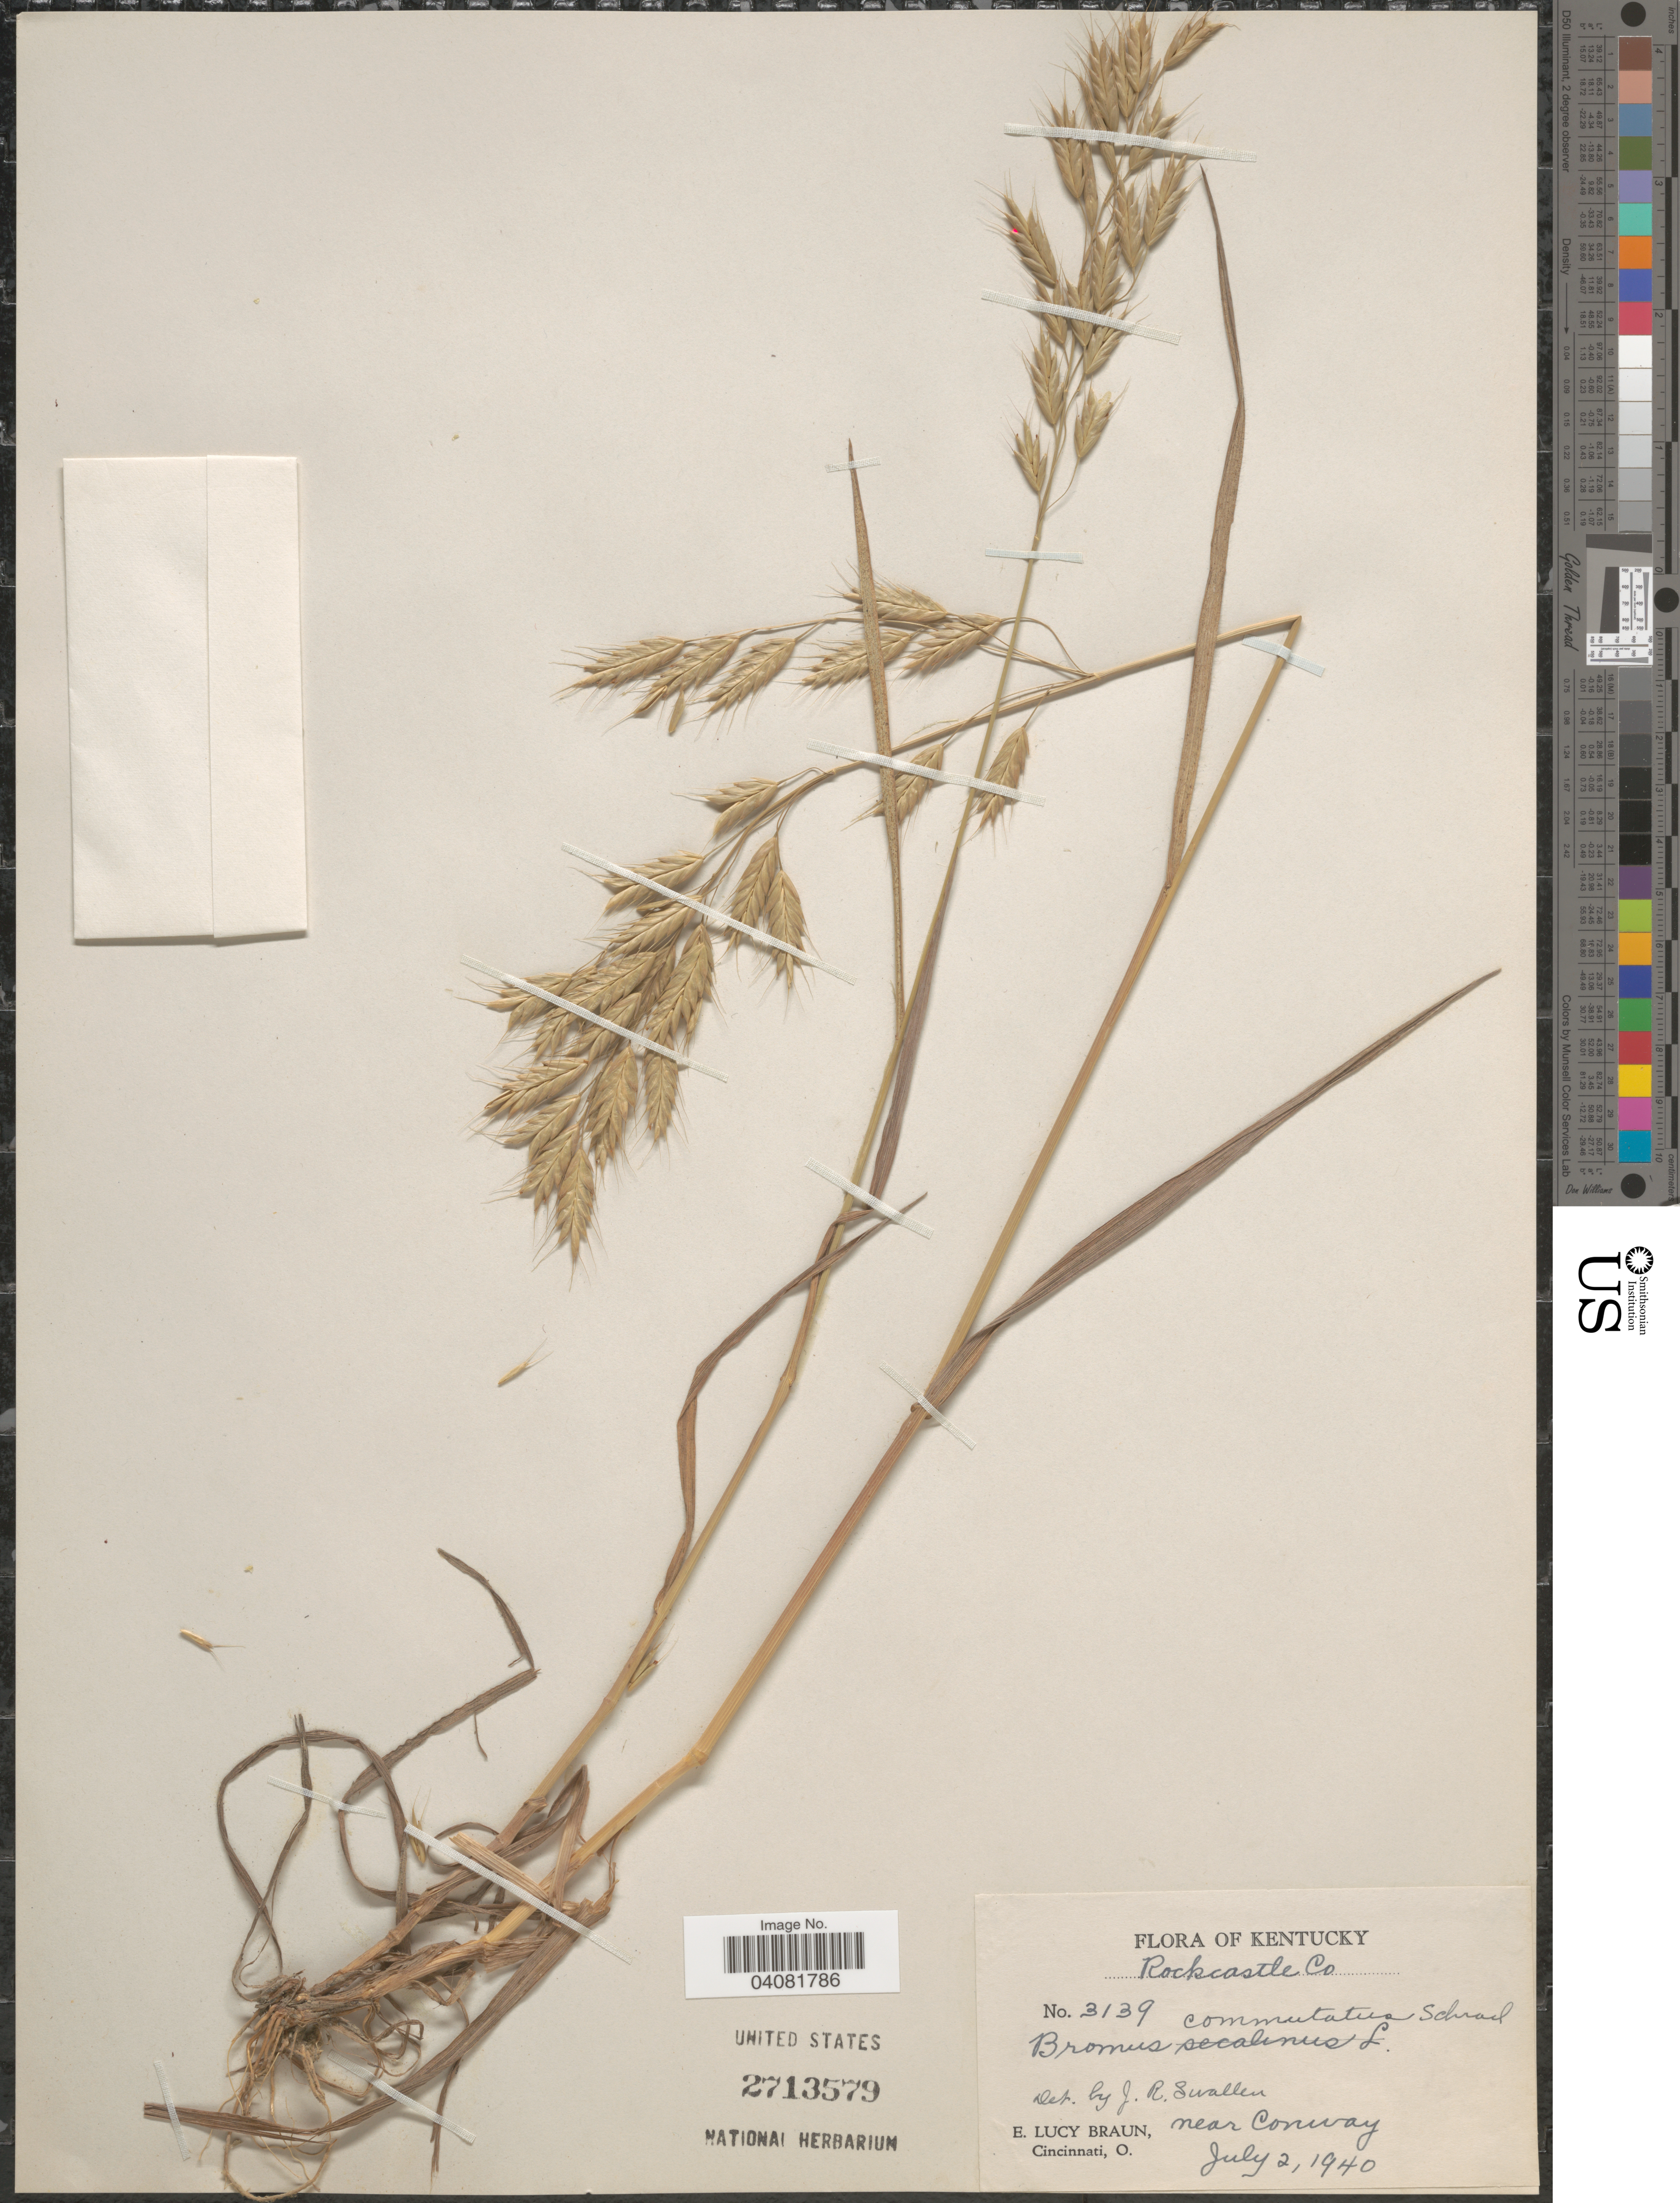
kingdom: Plantae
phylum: Tracheophyta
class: Liliopsida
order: Poales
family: Poaceae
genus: Bromus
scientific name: Bromus commutatus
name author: Schrad.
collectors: E. L. Braun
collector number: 3139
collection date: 1940-07-02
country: United States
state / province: Kentucky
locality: Rockcastle Co. Near Conway.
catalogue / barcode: US 2713579